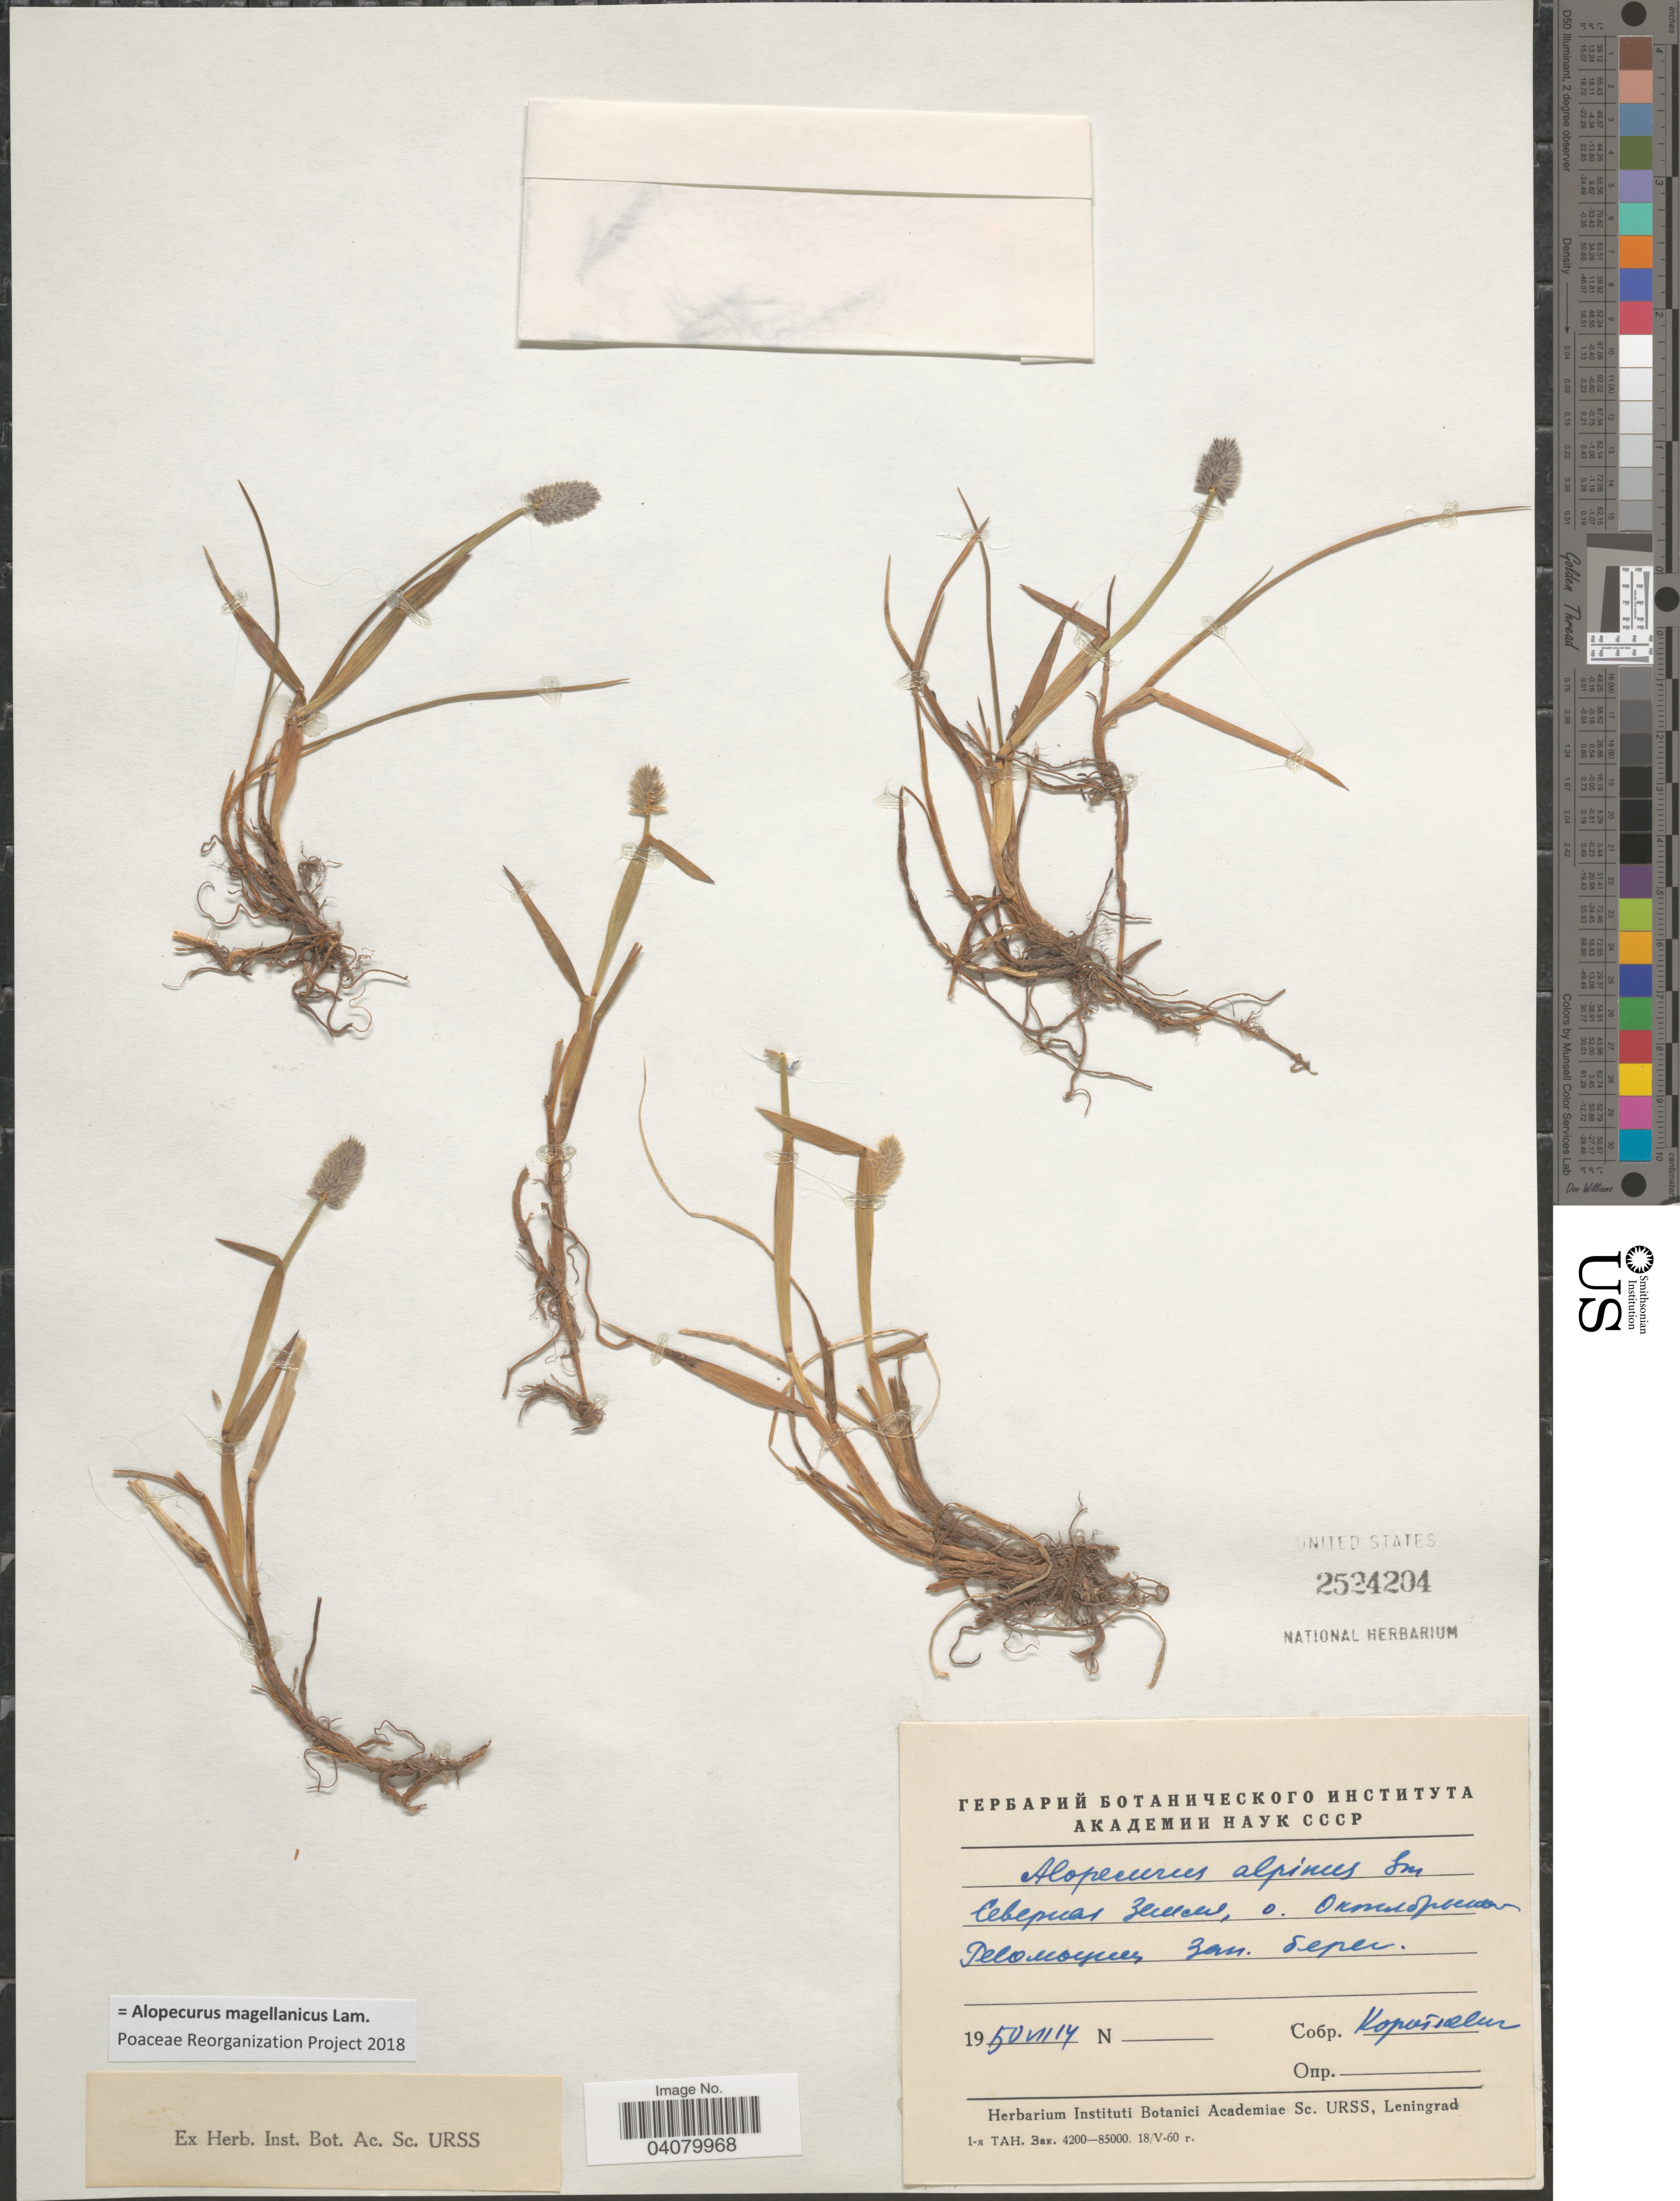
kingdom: Plantae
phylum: Tracheophyta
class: Liliopsida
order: Poales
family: Poaceae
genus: Alopecurus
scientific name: Alopecurus magellanicus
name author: Lam.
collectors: Korotkevich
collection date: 1950-07-14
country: Russian Federation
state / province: Krasnoyarsk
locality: Novaya Zemlya Islands, October Revolution Island.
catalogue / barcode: US 2524204